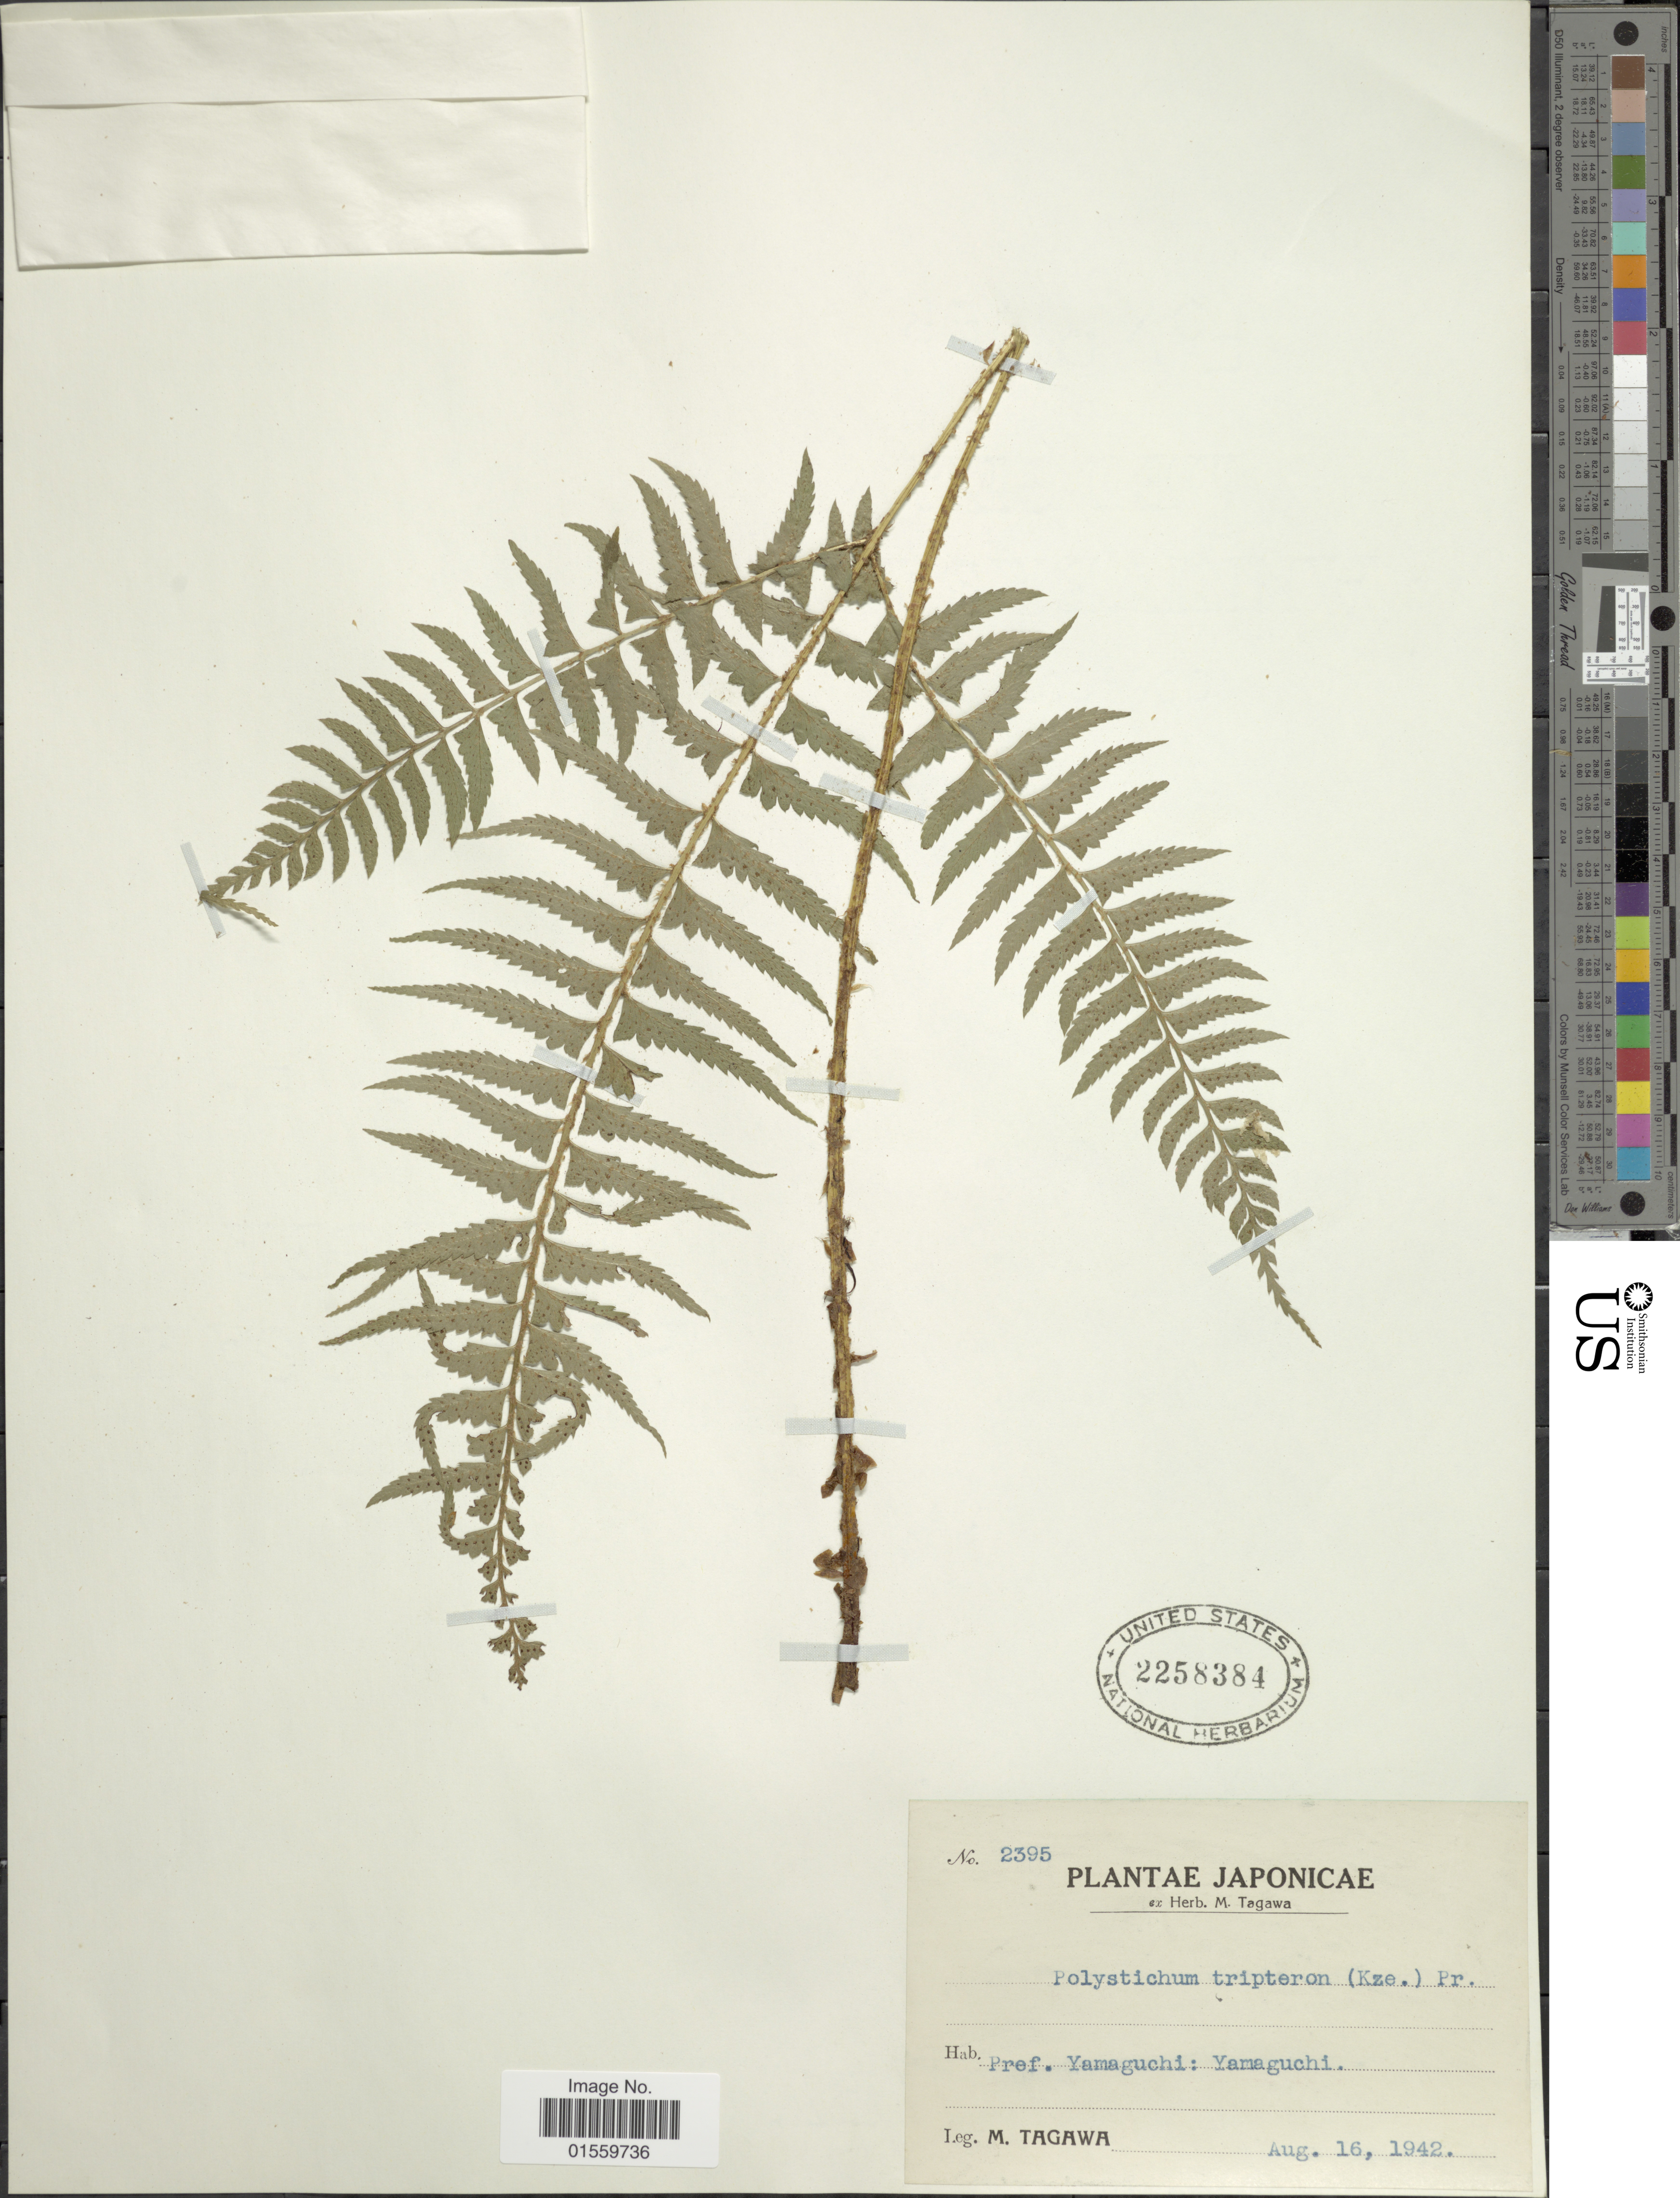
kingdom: Plantae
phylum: Tracheophyta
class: Polypodiopsida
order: Polypodiales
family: Dryopteridaceae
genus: Polystichum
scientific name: Polystichum tripteron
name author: (Kunze) C. Presl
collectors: M. Tagawa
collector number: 2395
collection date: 1942-08-16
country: Japan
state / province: Yamaguti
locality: Japonicae, Pref. Yamaguchi: Yamaguchi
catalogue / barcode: US 2258384